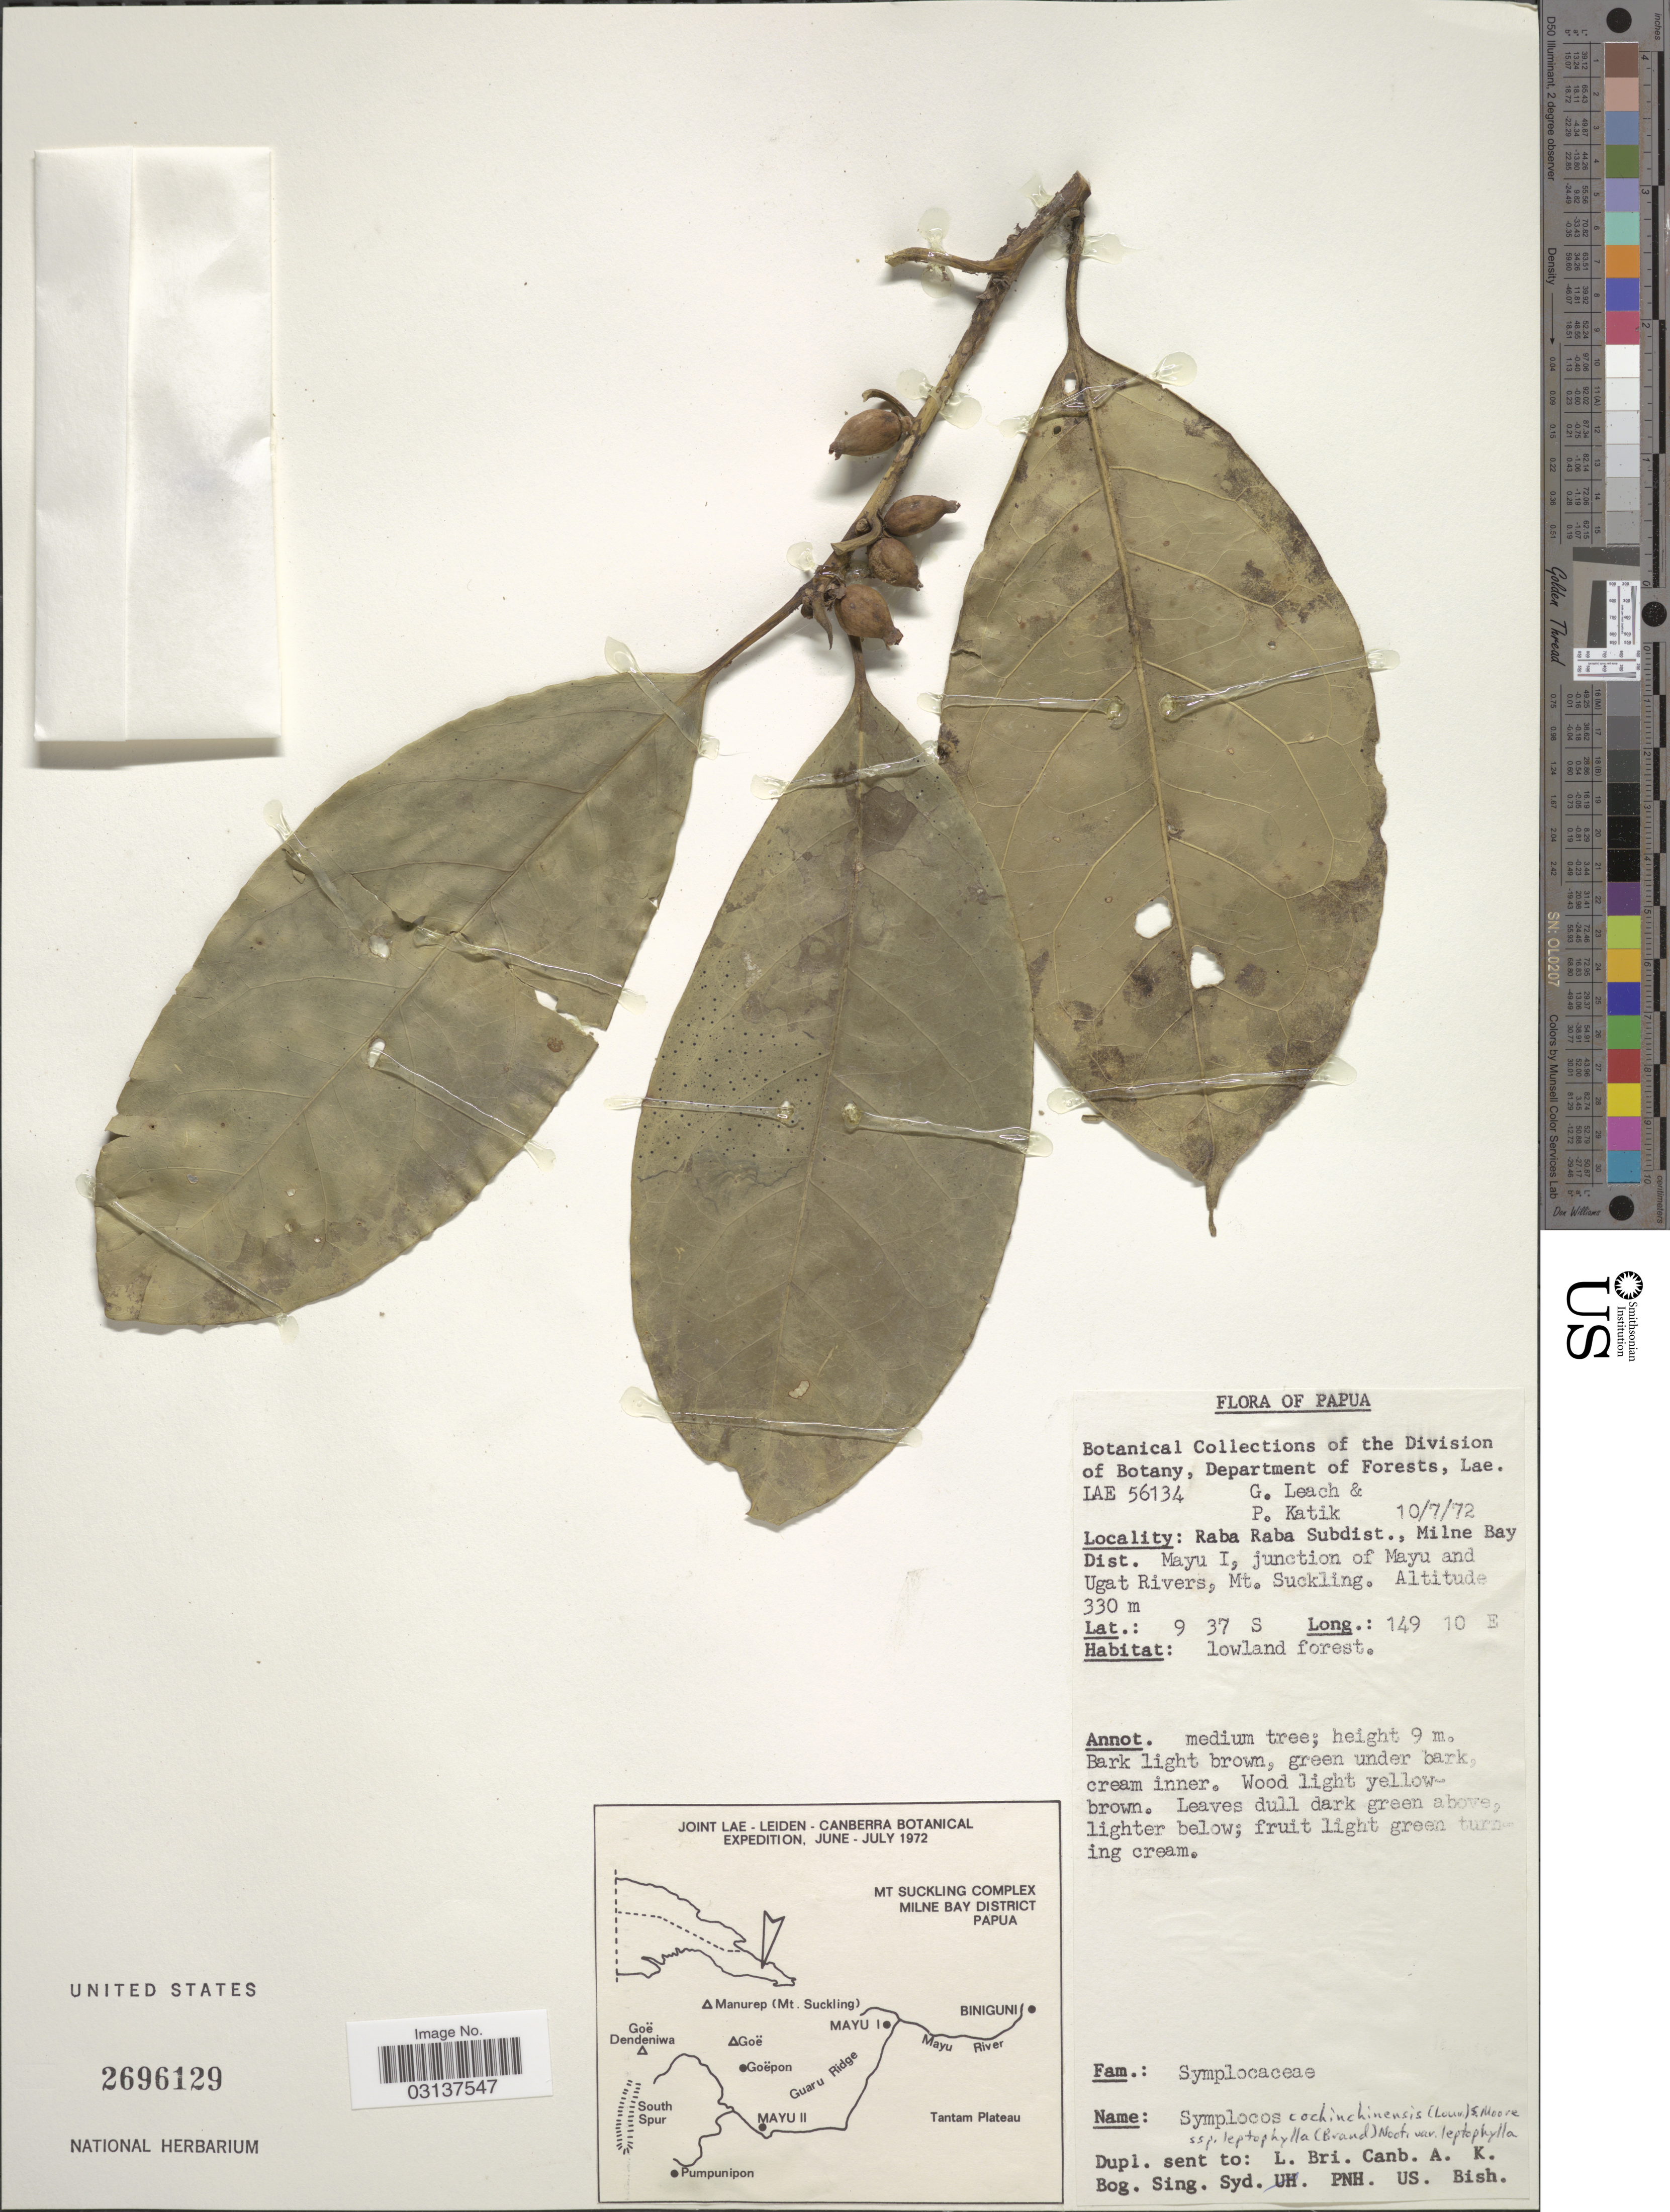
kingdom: Plantae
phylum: Tracheophyta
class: Magnoliopsida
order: Ericales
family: Symplocaceae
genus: Symplocos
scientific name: Symplocos cochinchinensis var. leptophylla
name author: (Brand) Noot.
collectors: G. Leach & P. Katik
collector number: LAE 56134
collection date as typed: Transcribed d/m/y: 10/7/72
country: Papua New Guinea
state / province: Milne Bay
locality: Papua, Raba Raba Subdist., Milne Bay Dist. Mayu I, junction of Mayu and Ugat Rivers, Mt. Suckling.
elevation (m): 330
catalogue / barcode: US 2696129